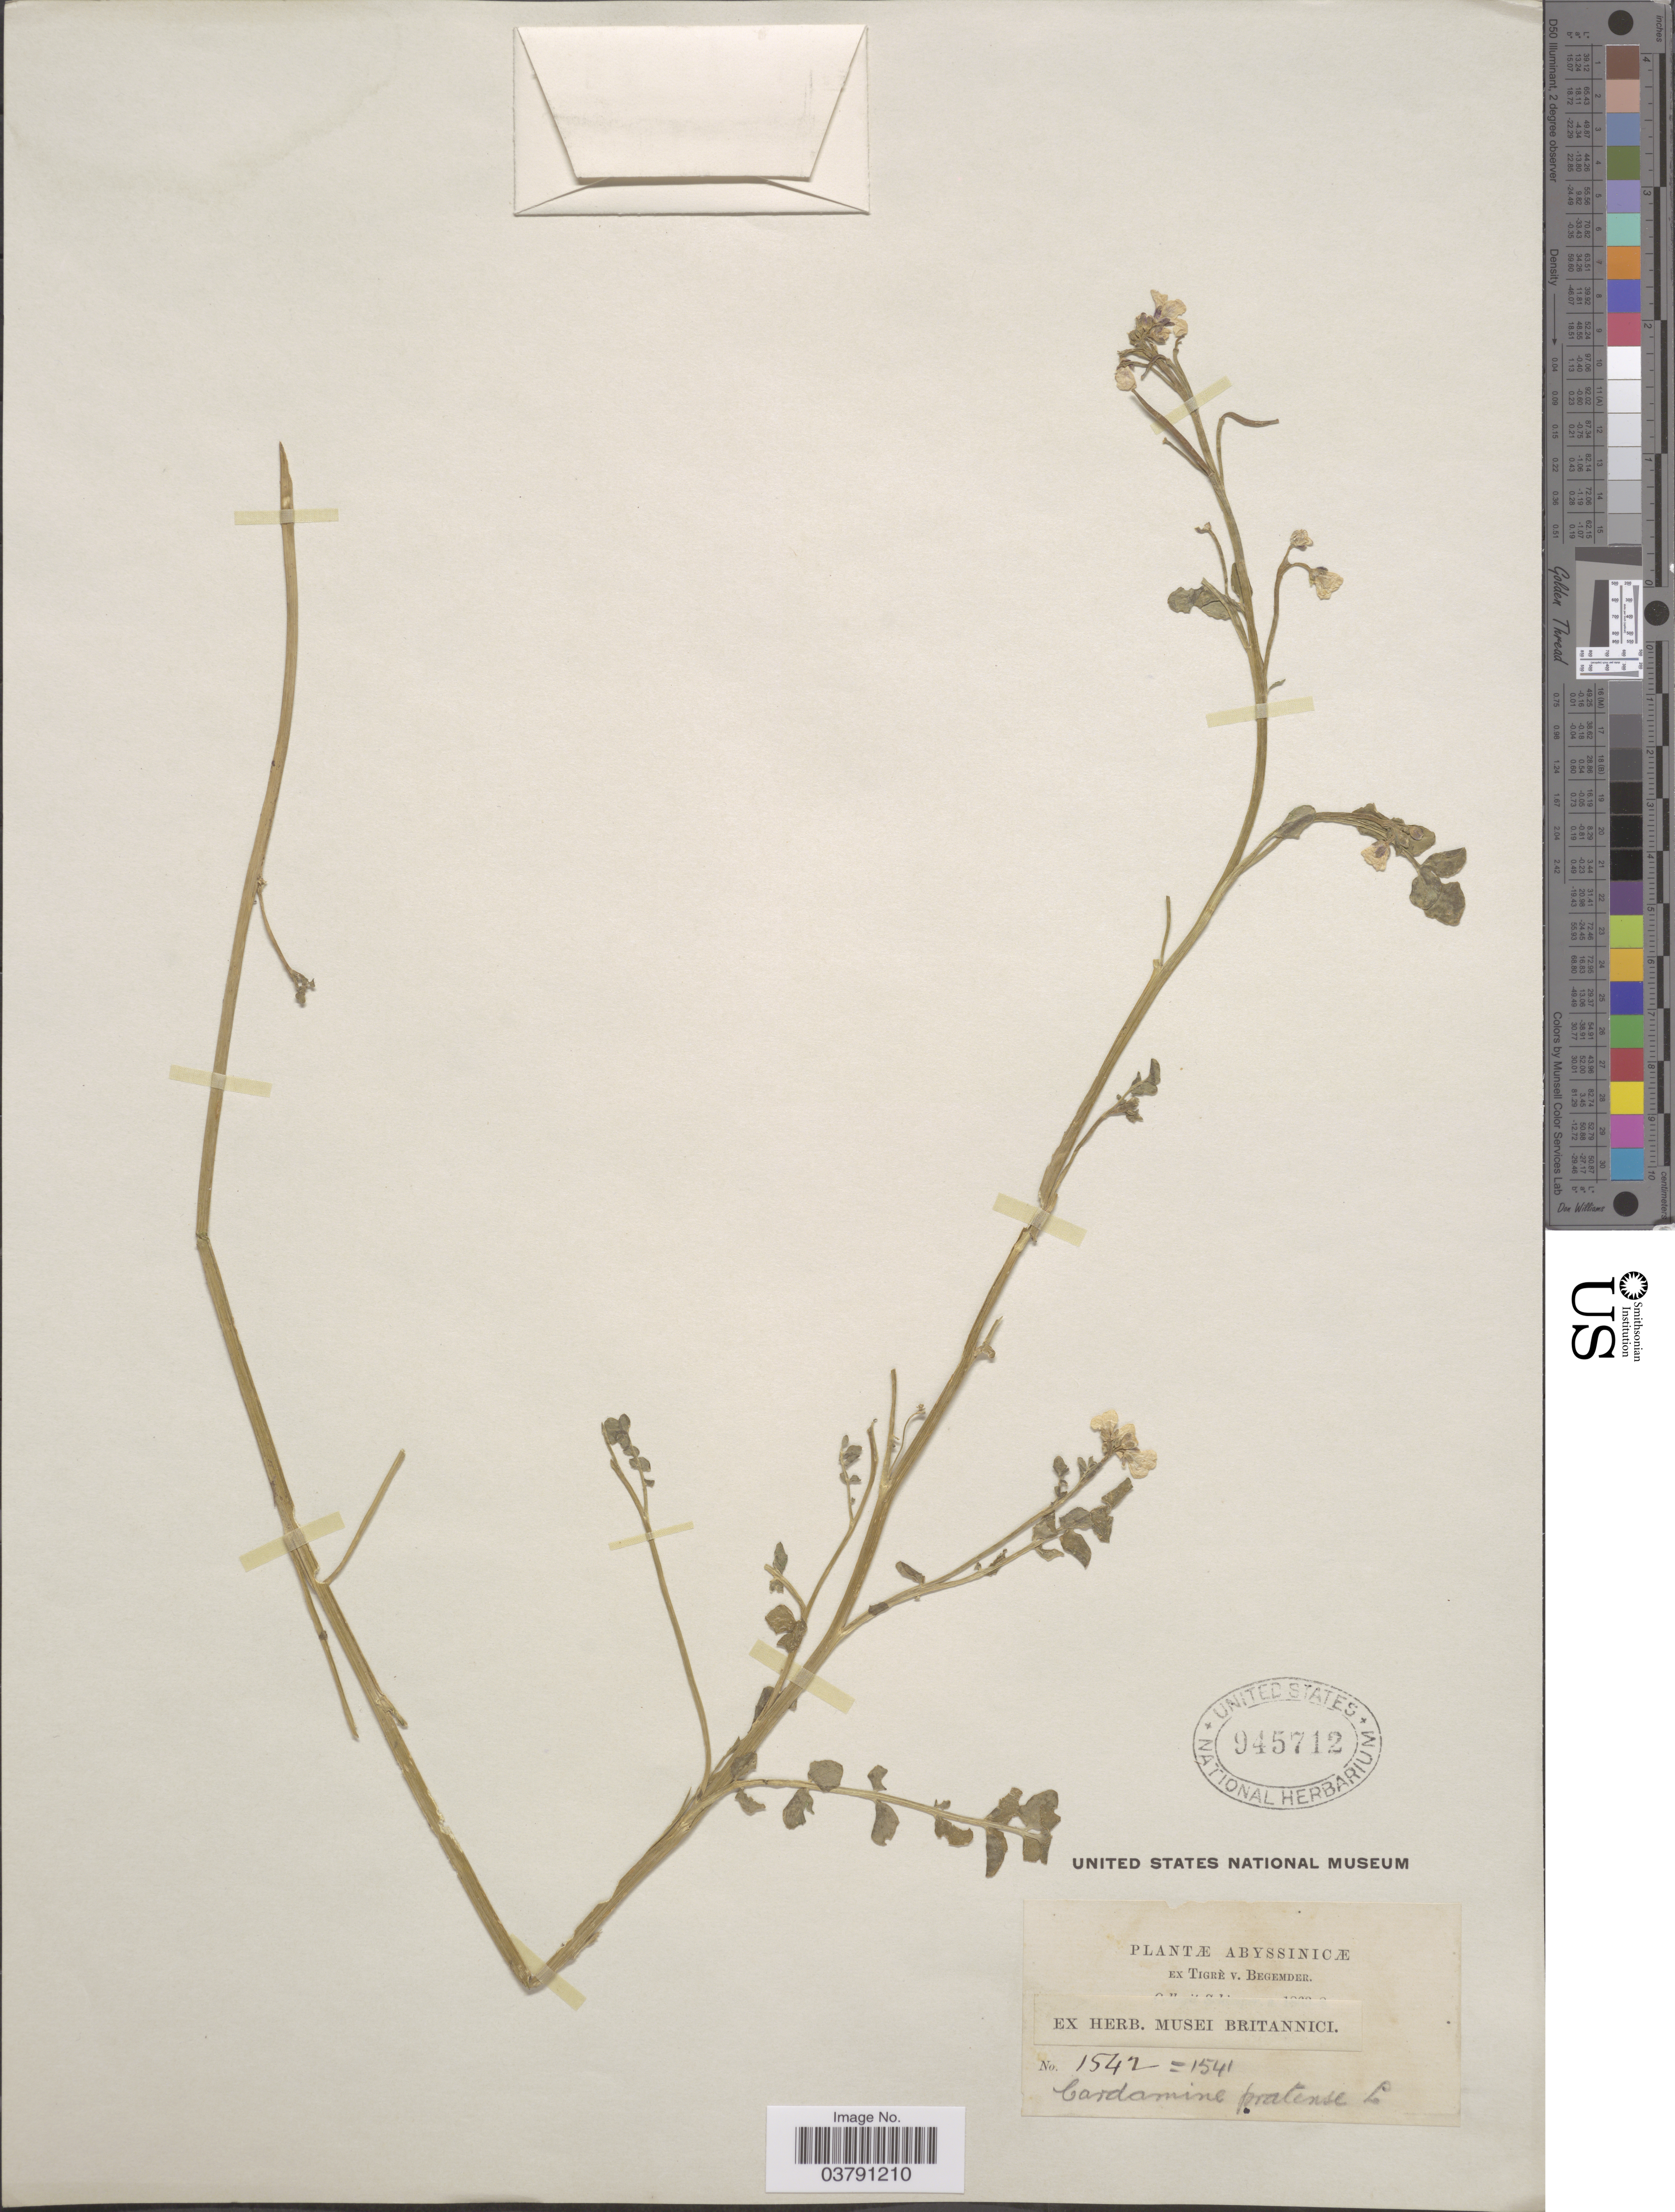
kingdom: Plantae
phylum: Tracheophyta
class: Magnoliopsida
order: Brassicales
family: Brassicaceae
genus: Cardamine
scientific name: Cardamine pratensis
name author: L.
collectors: ex herb. Musei Britannici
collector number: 1542/1541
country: Ethiopia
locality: Abyssinicæ. Ex Tigrè v. Begemder.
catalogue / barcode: US 945712